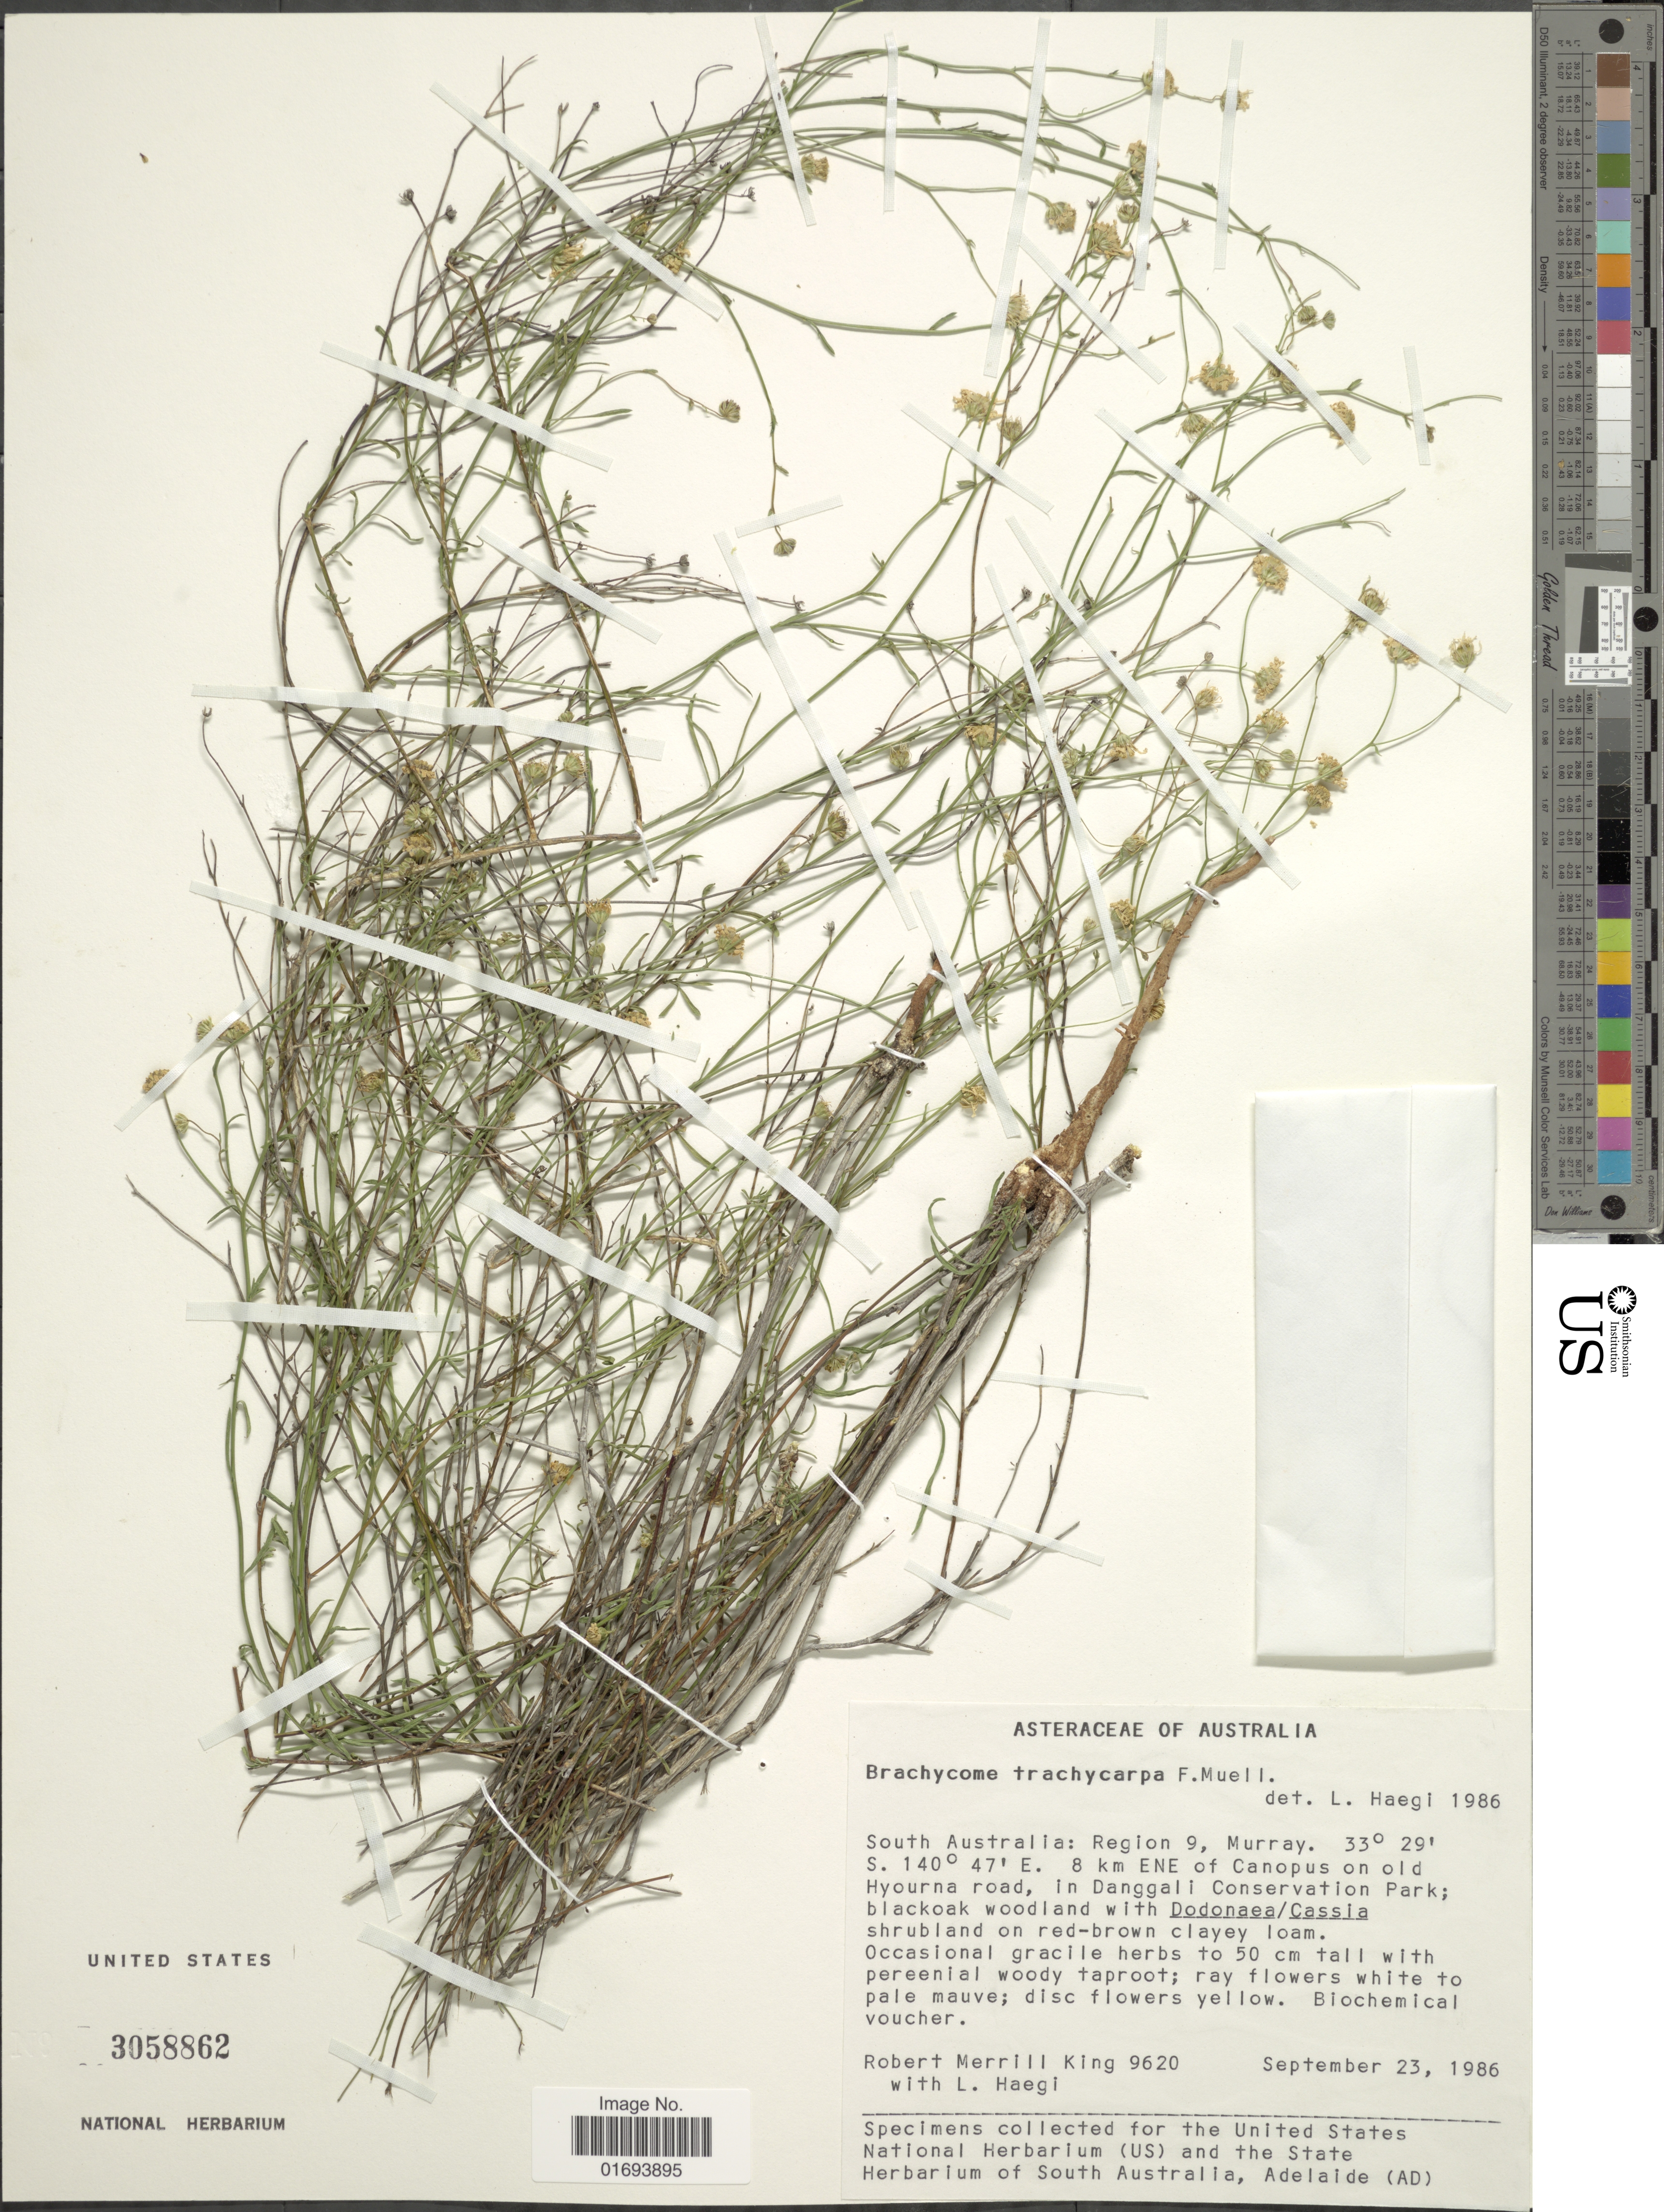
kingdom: Plantae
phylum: Tracheophyta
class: Magnoliopsida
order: Asterales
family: Asteraceae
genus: Brachyscome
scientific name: Brachyscome trachycarpa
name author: F. Muell.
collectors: R. M. King & L. Haegi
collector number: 9620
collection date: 1986-09-23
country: Australia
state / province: South Australia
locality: South Australia: Region 9, Murray. 8 km ENE of Canpus on old Hyourna road, in Danggali Conservation Park; blackoak woodland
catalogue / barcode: US 3058862